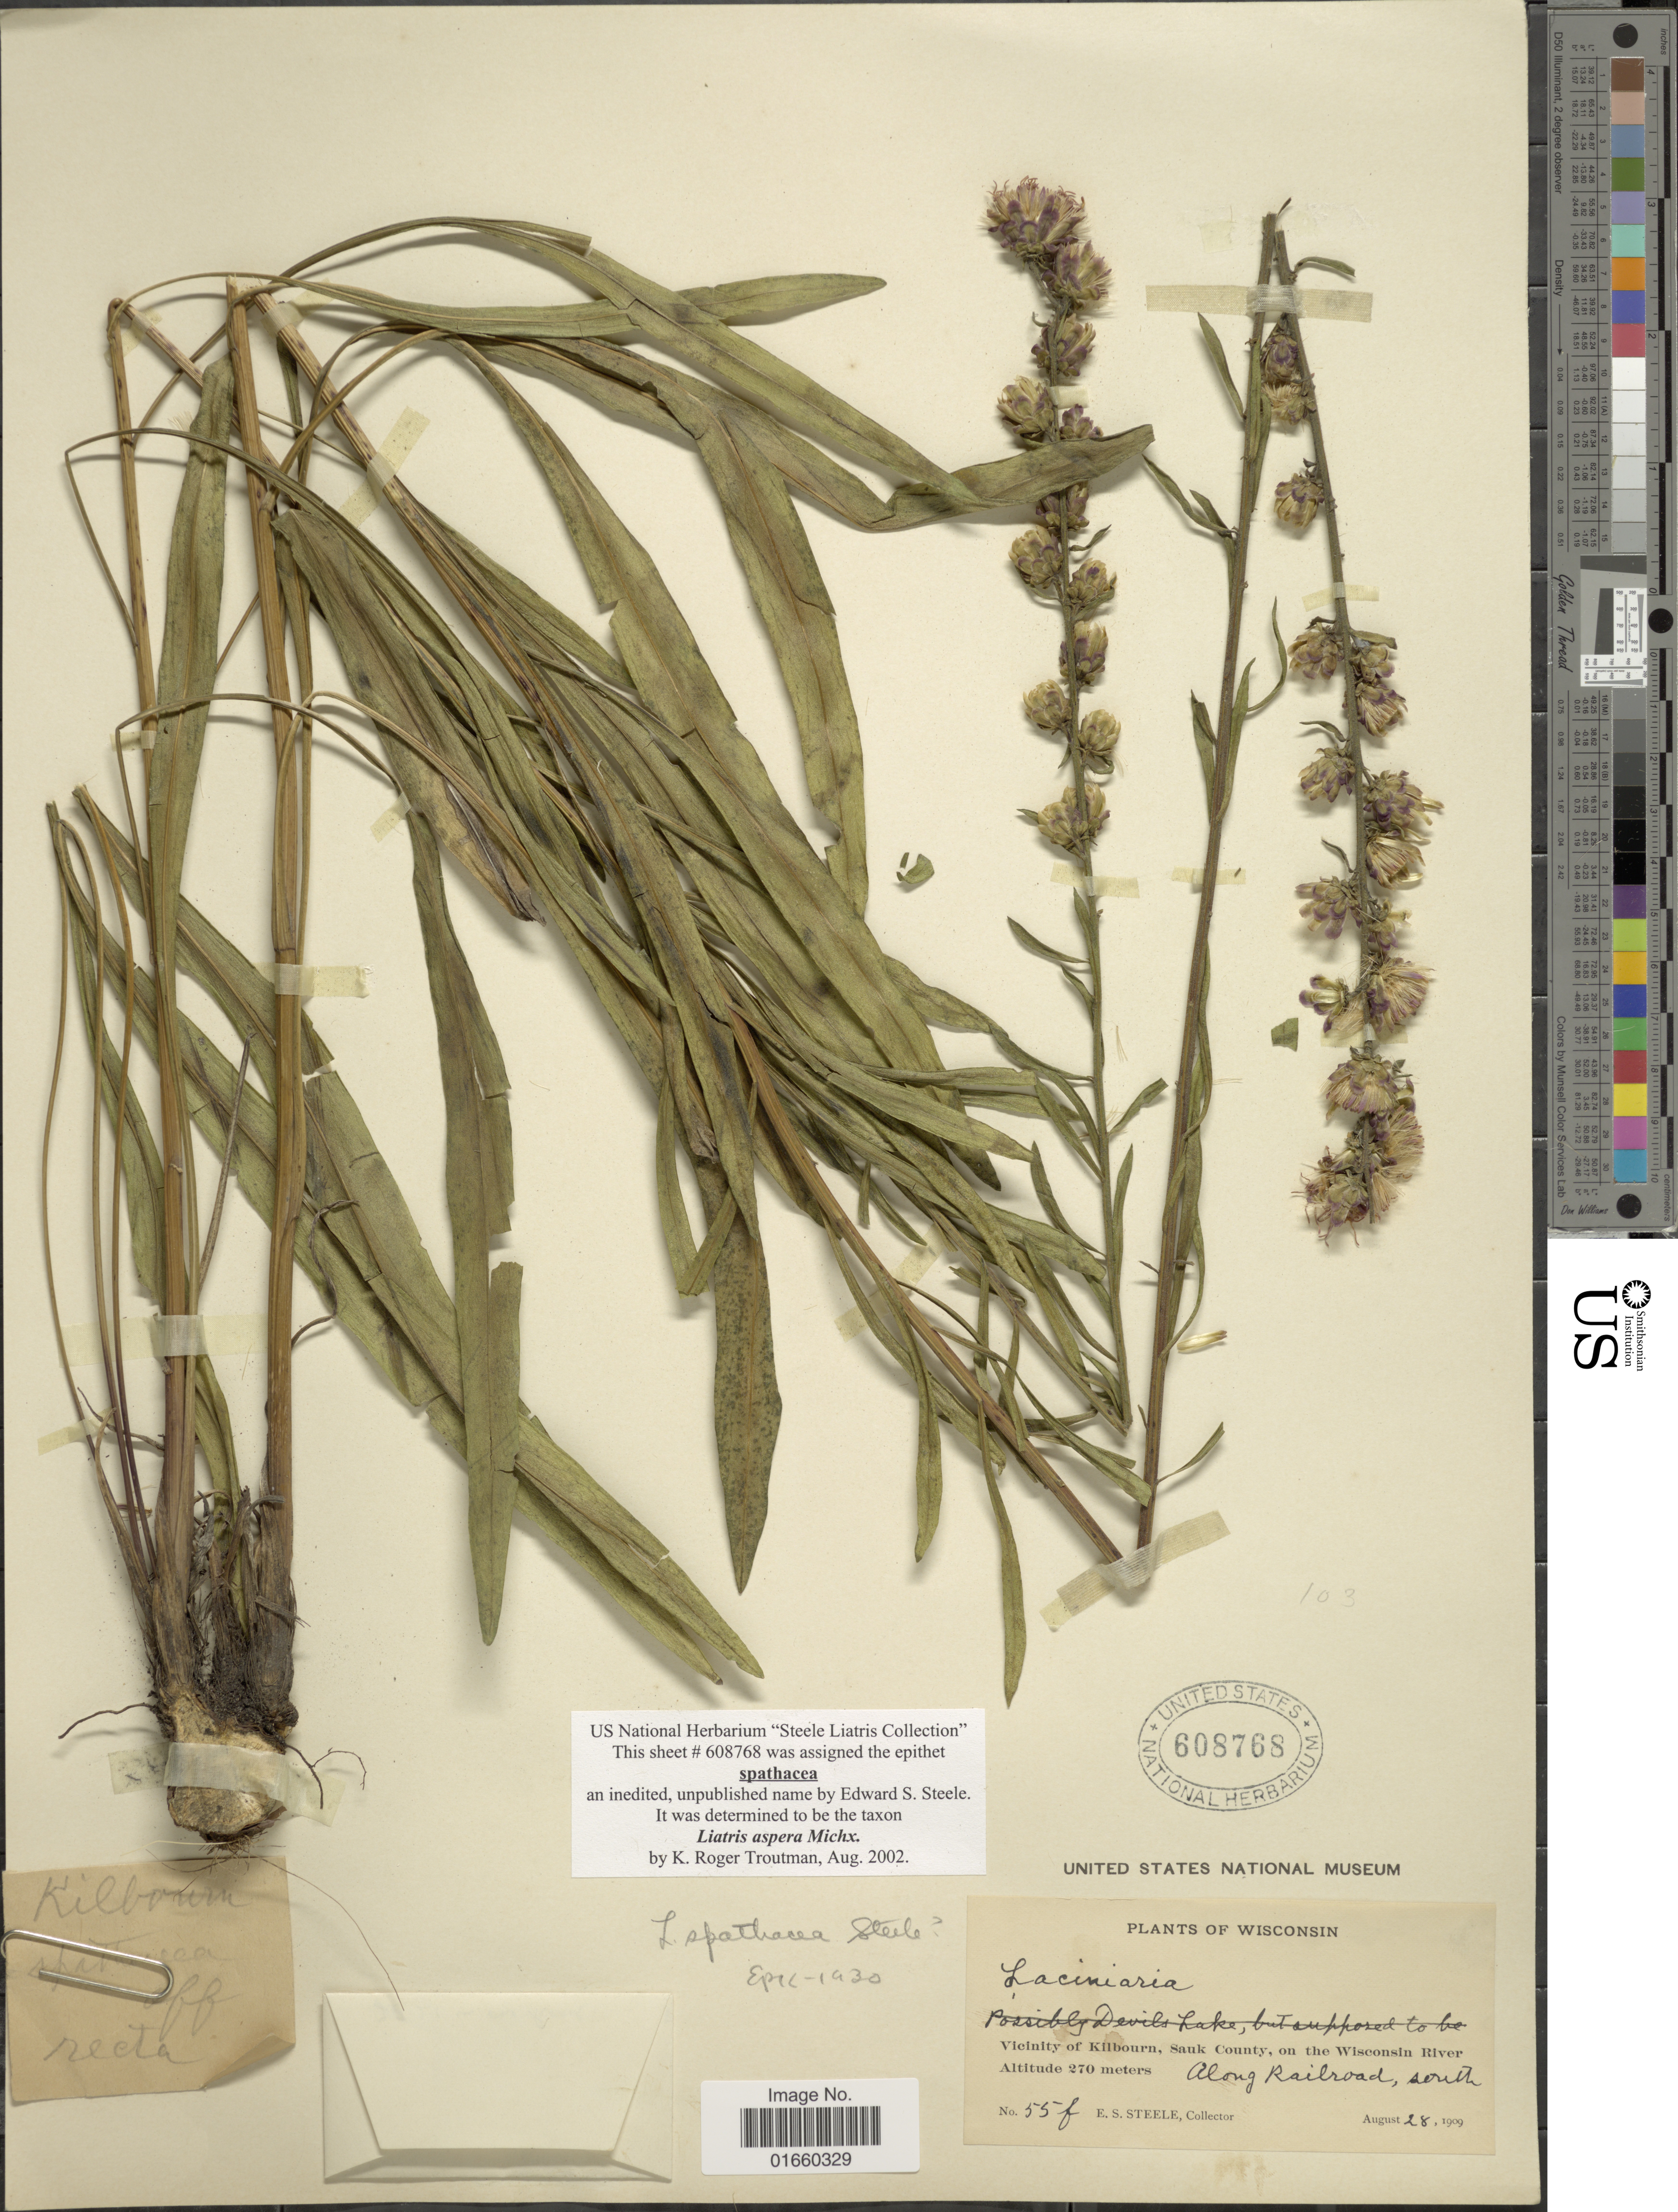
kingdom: Plantae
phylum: Tracheophyta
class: Magnoliopsida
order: Asterales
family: Asteraceae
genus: Liatris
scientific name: Liatris aspera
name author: Michx.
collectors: E. Steele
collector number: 55f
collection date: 1909-08-28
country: United States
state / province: Wisconsin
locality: Vicinity of Kilbourn, Sauk County, on the Wisconsin River, Along railroad, south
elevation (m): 270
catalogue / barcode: US 608768